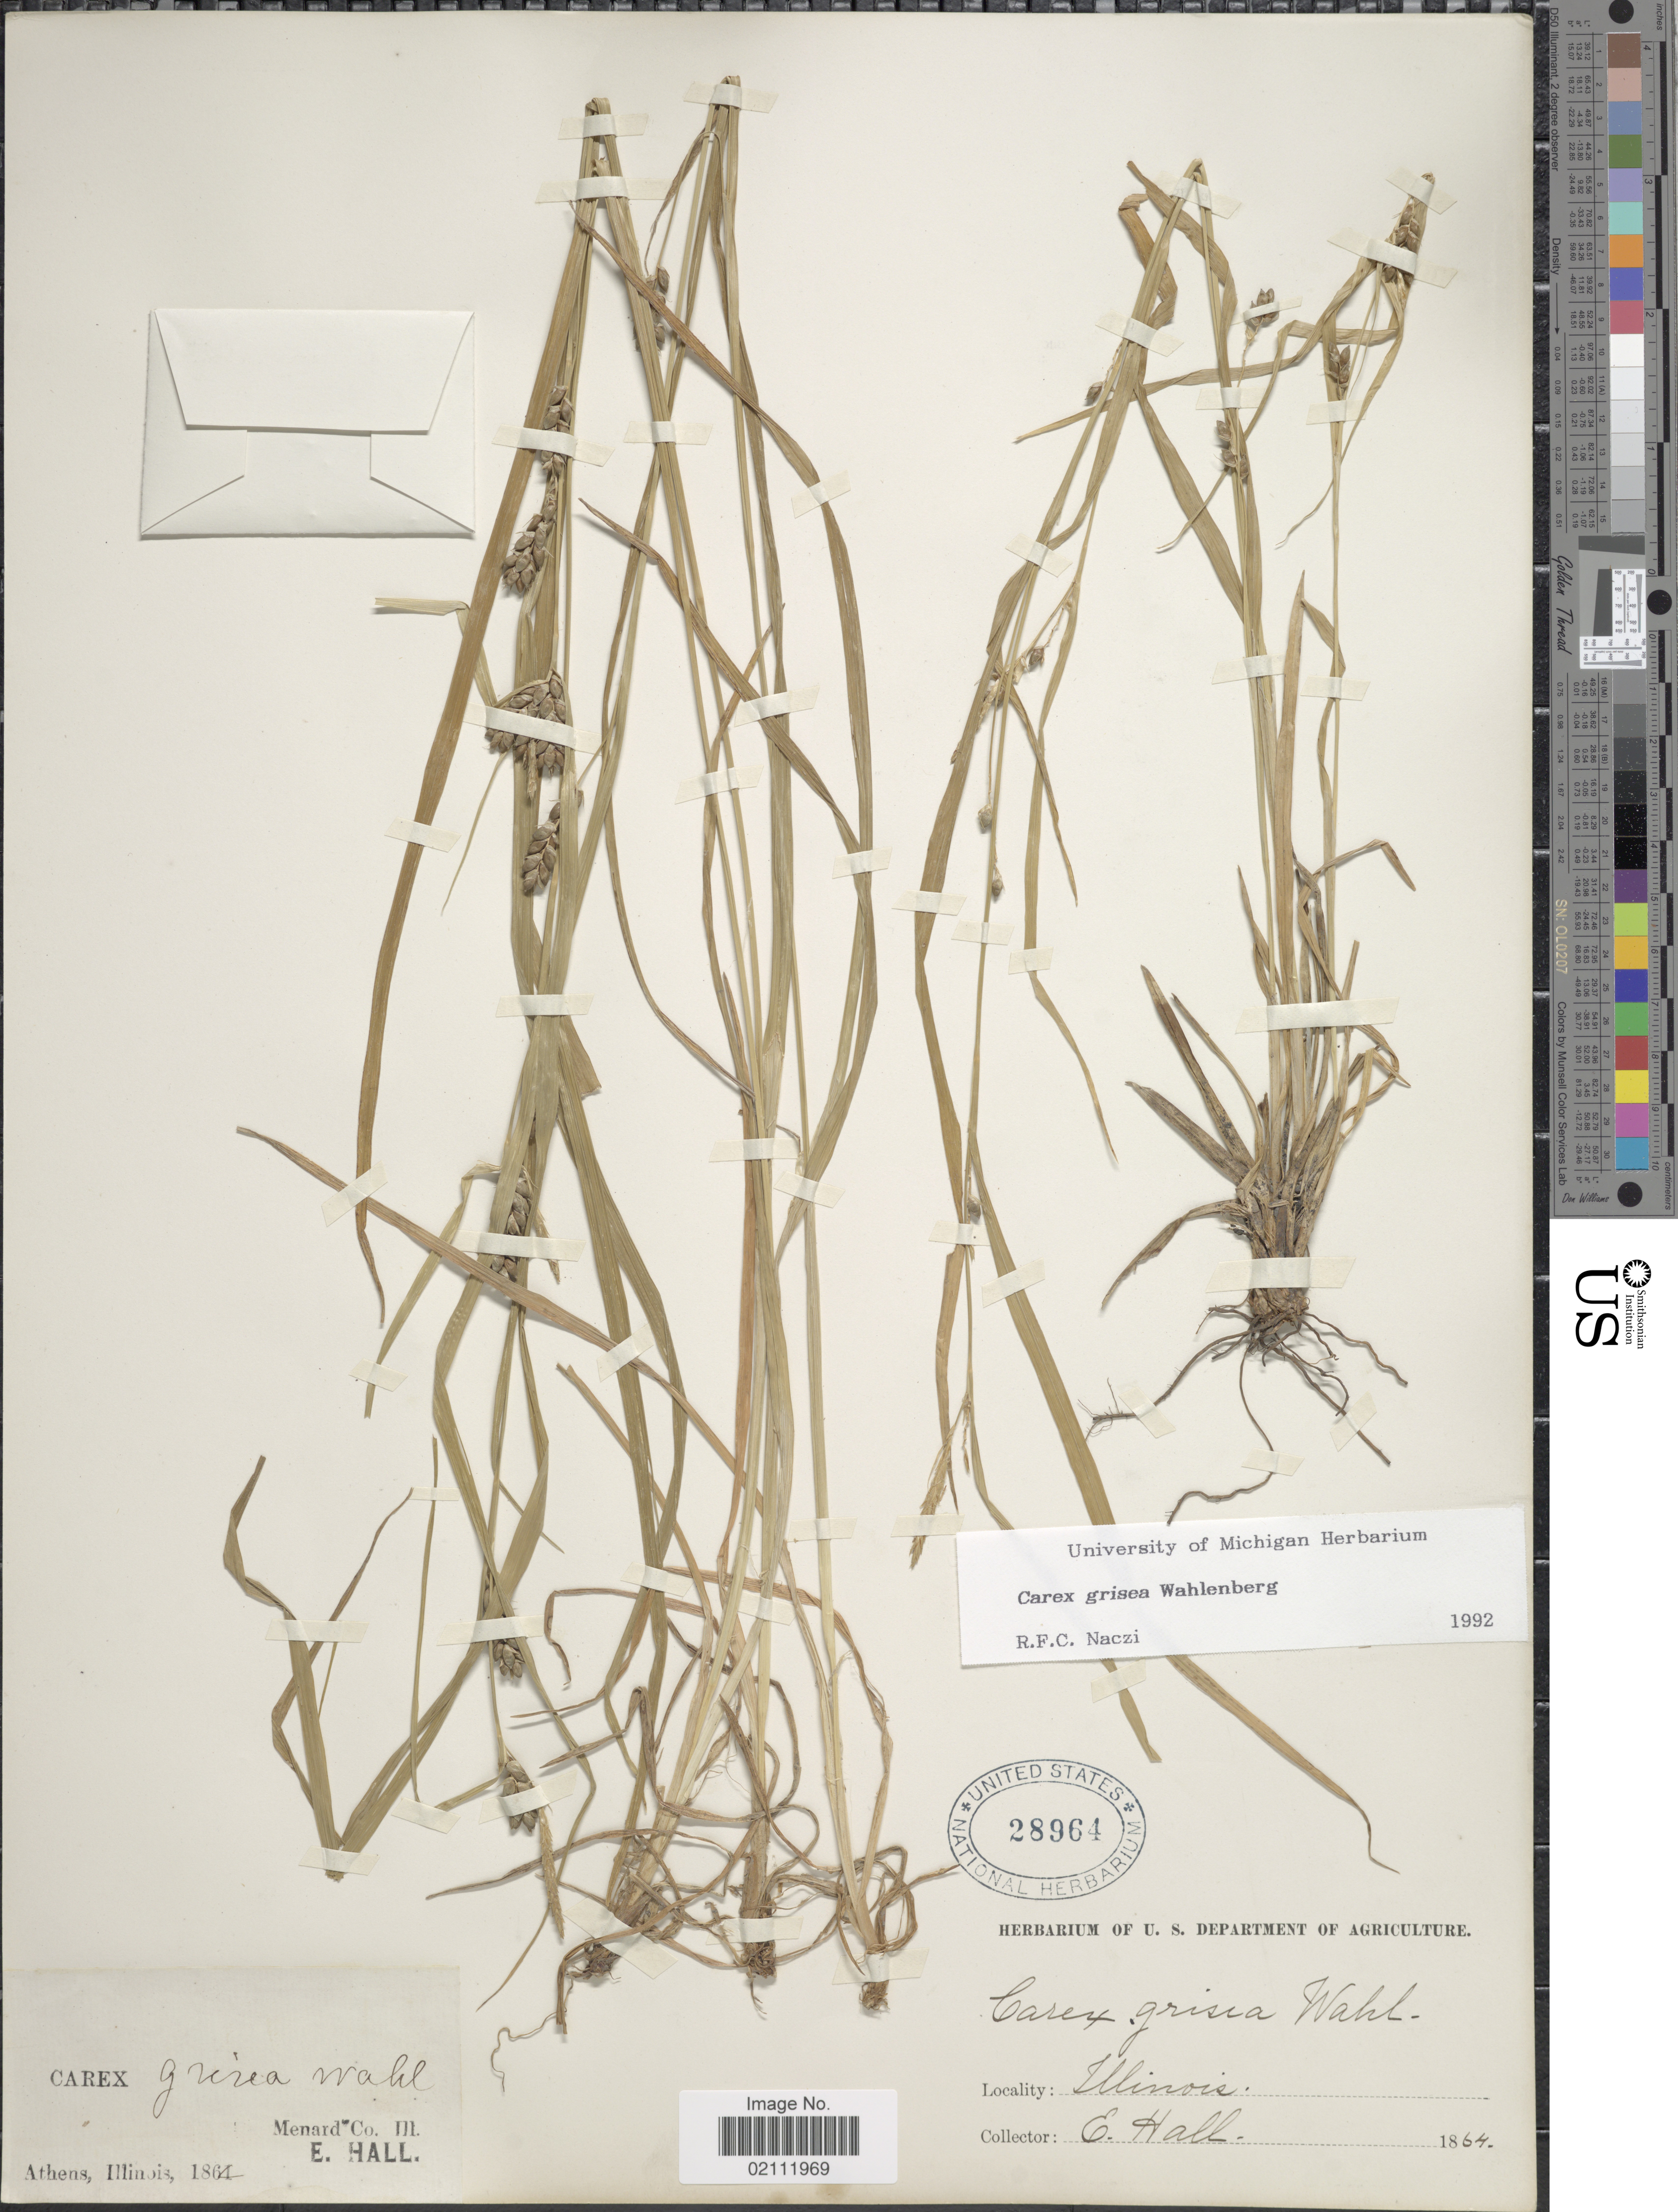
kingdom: Plantae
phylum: Tracheophyta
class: Liliopsida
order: Poales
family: Cyperaceae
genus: Carex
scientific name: Carex grisea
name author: Wahlenb.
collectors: E. Hall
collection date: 1864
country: United States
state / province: Illinois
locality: Menard Co. Athens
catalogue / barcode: US 28964